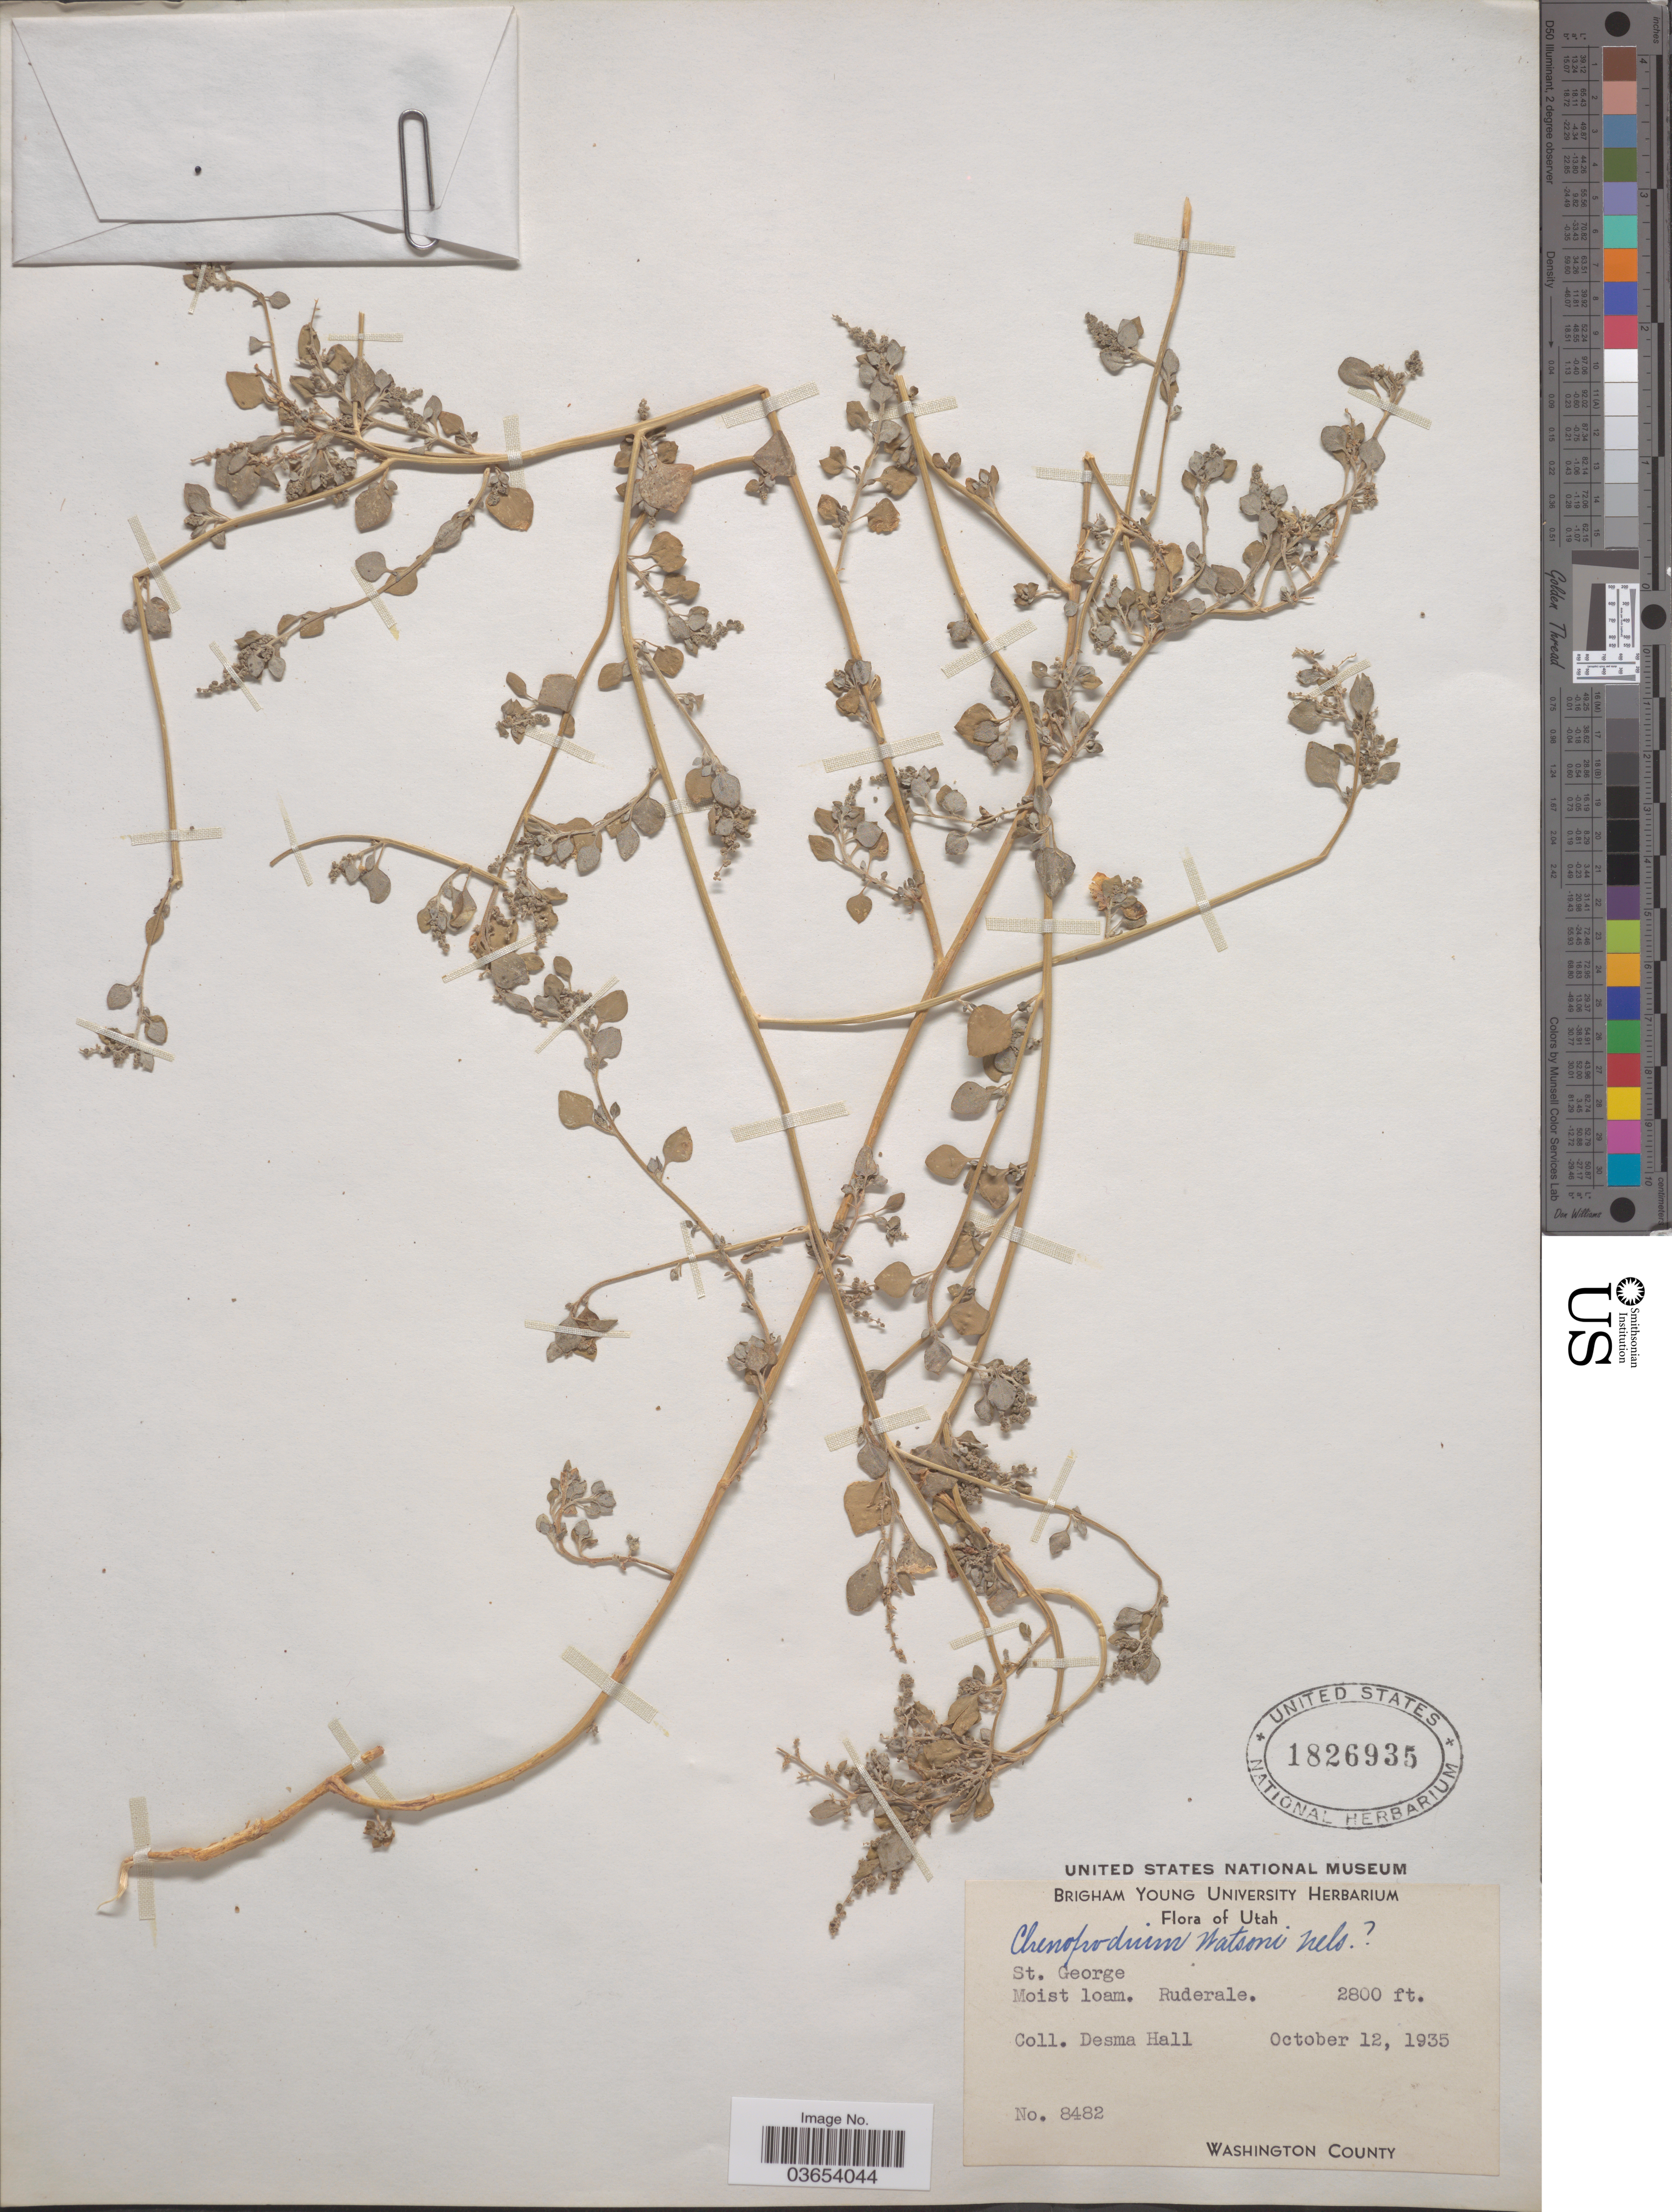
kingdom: Plantae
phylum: Tracheophyta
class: Magnoliopsida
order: Caryophyllales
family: Amaranthaceae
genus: Chenopodium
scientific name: Chenopodium vulvaria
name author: L.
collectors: D. Hall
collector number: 8482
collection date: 1935-10-12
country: United States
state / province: Utah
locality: St. George. Washington County.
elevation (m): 853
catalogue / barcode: US 1826935